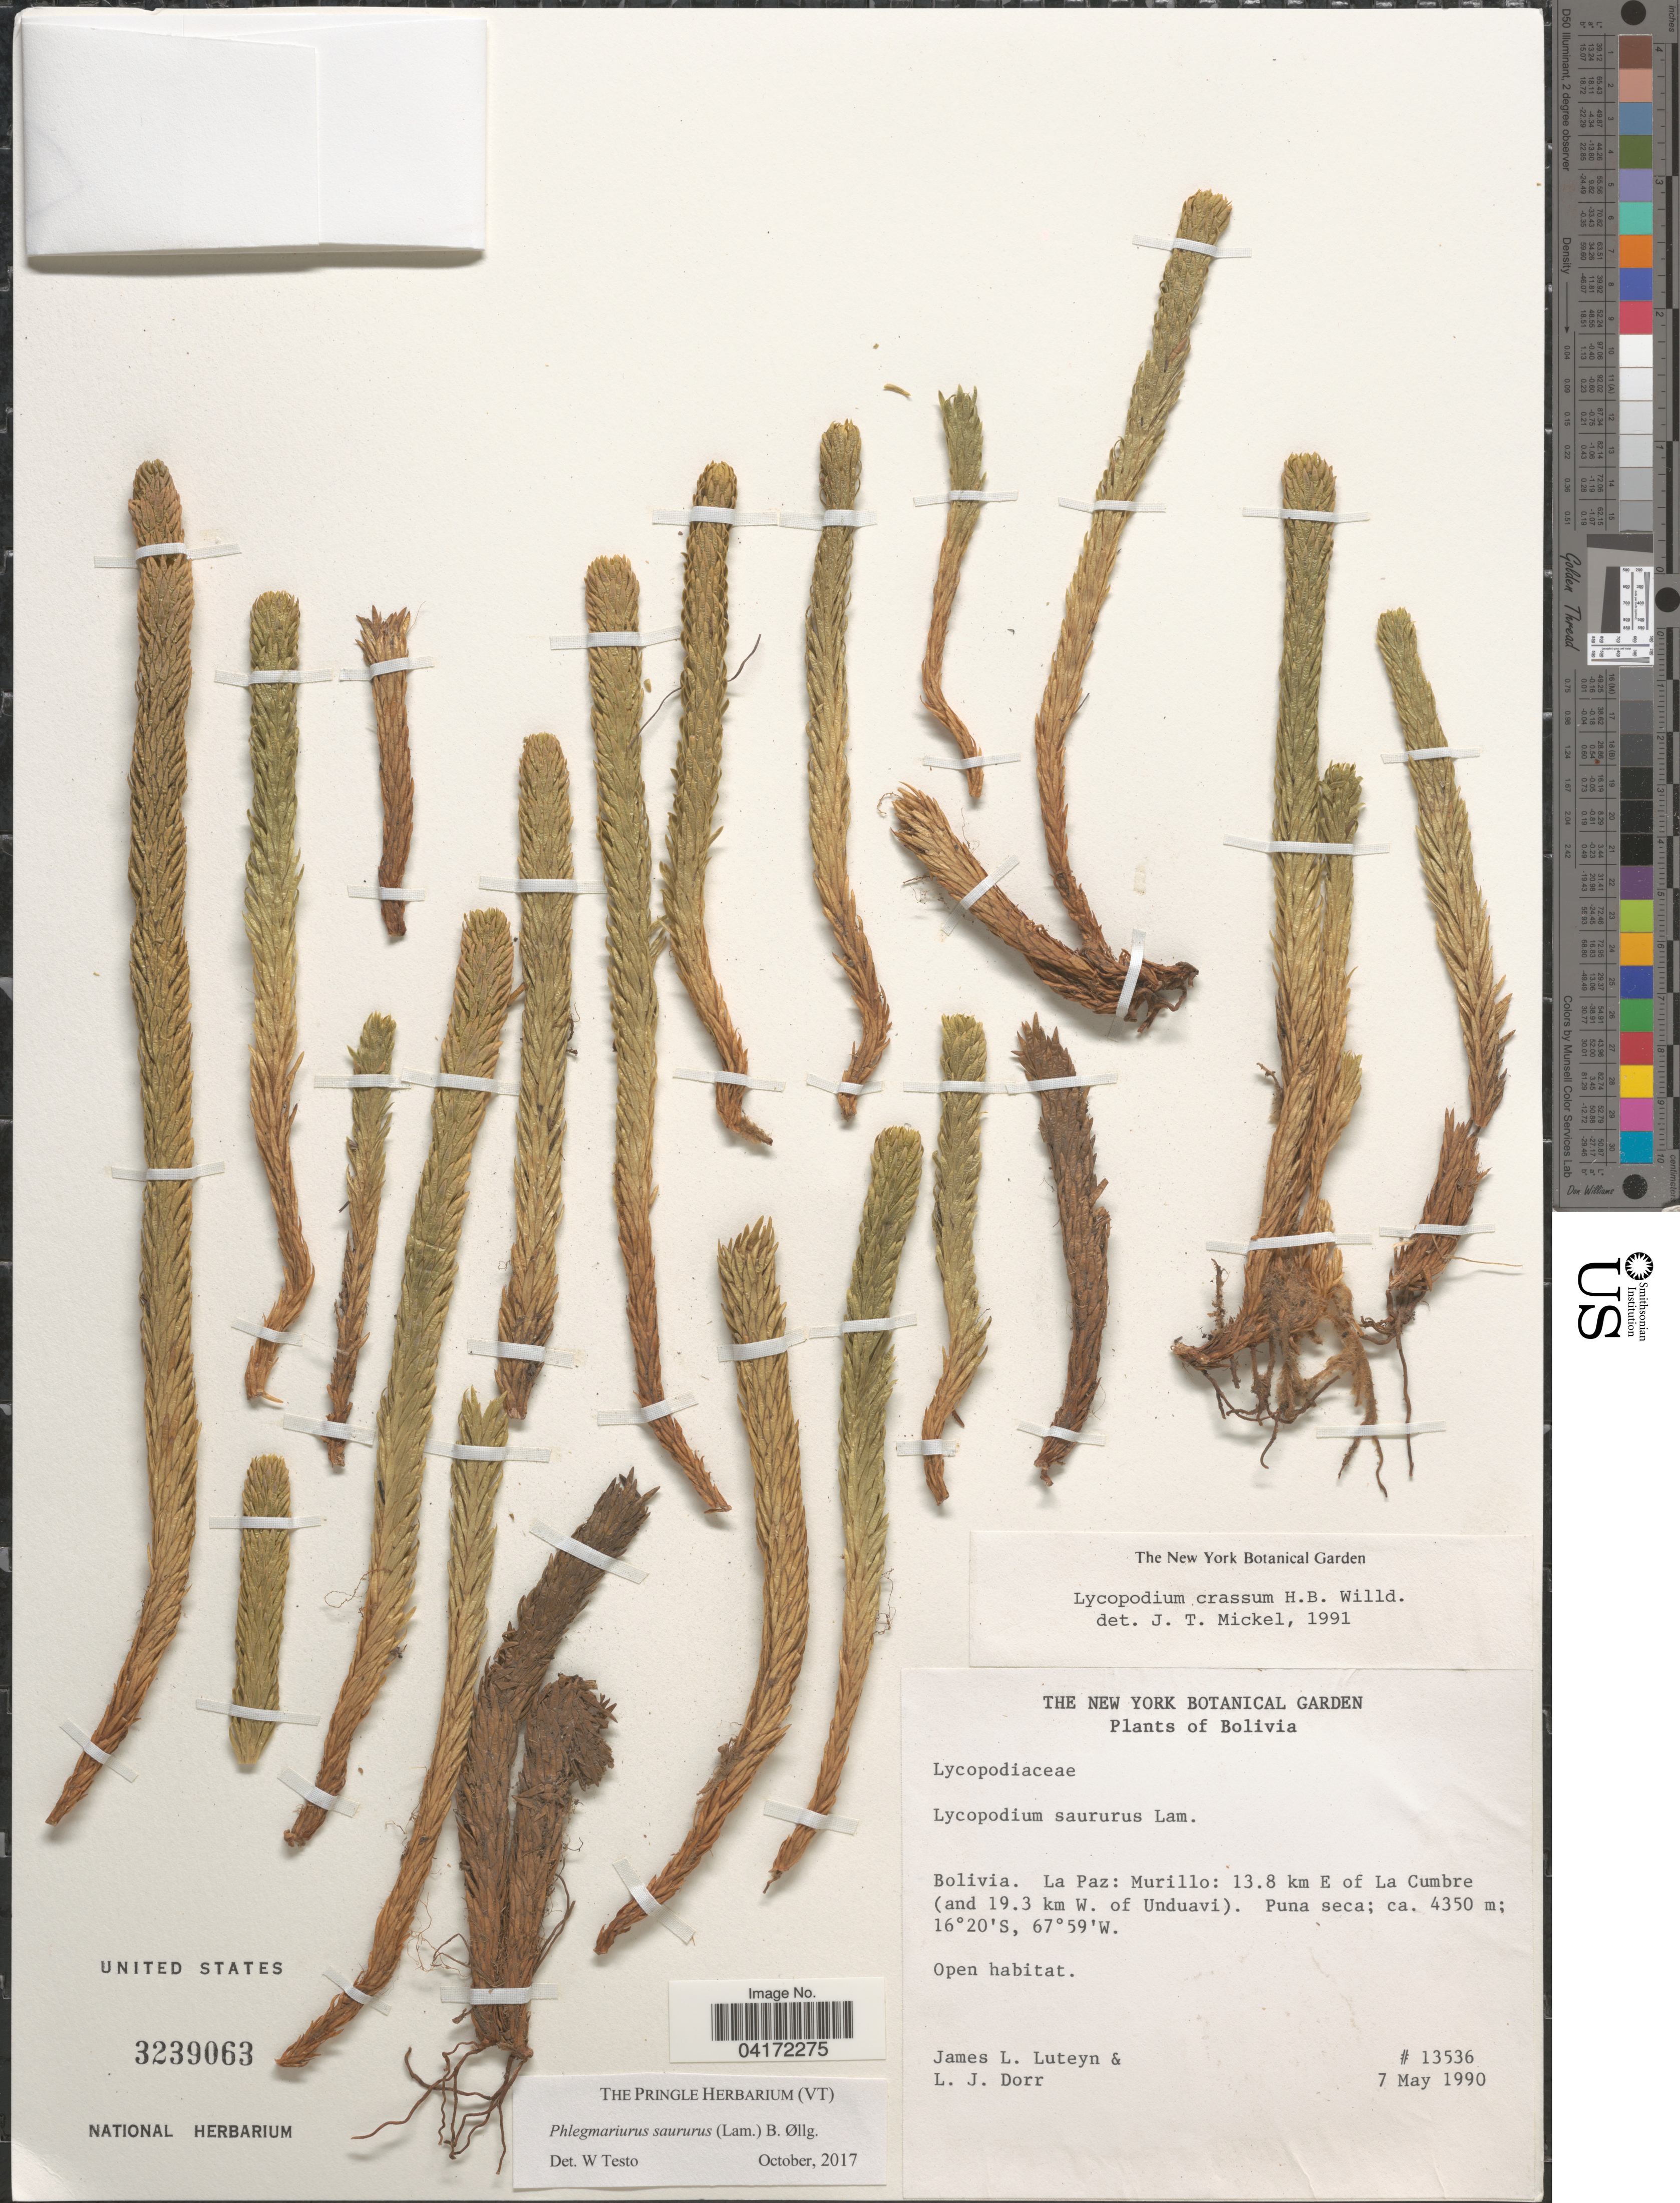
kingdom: Plantae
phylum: Tracheophyta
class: Lycopodiopsida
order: Lycopodiales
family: Lycopodiaceae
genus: Phlegmariurus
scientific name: Phlegmariurus saururus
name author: (Lam.) B. Øllg.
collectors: J. L. Luteyn & L. J. Dorr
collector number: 13536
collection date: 1990-05-07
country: Bolivia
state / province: La Paz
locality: Murillo: 13.8 km E of La Cumbre (and 19.3 km W. of Unduavi).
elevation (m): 4350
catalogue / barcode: US 3239063